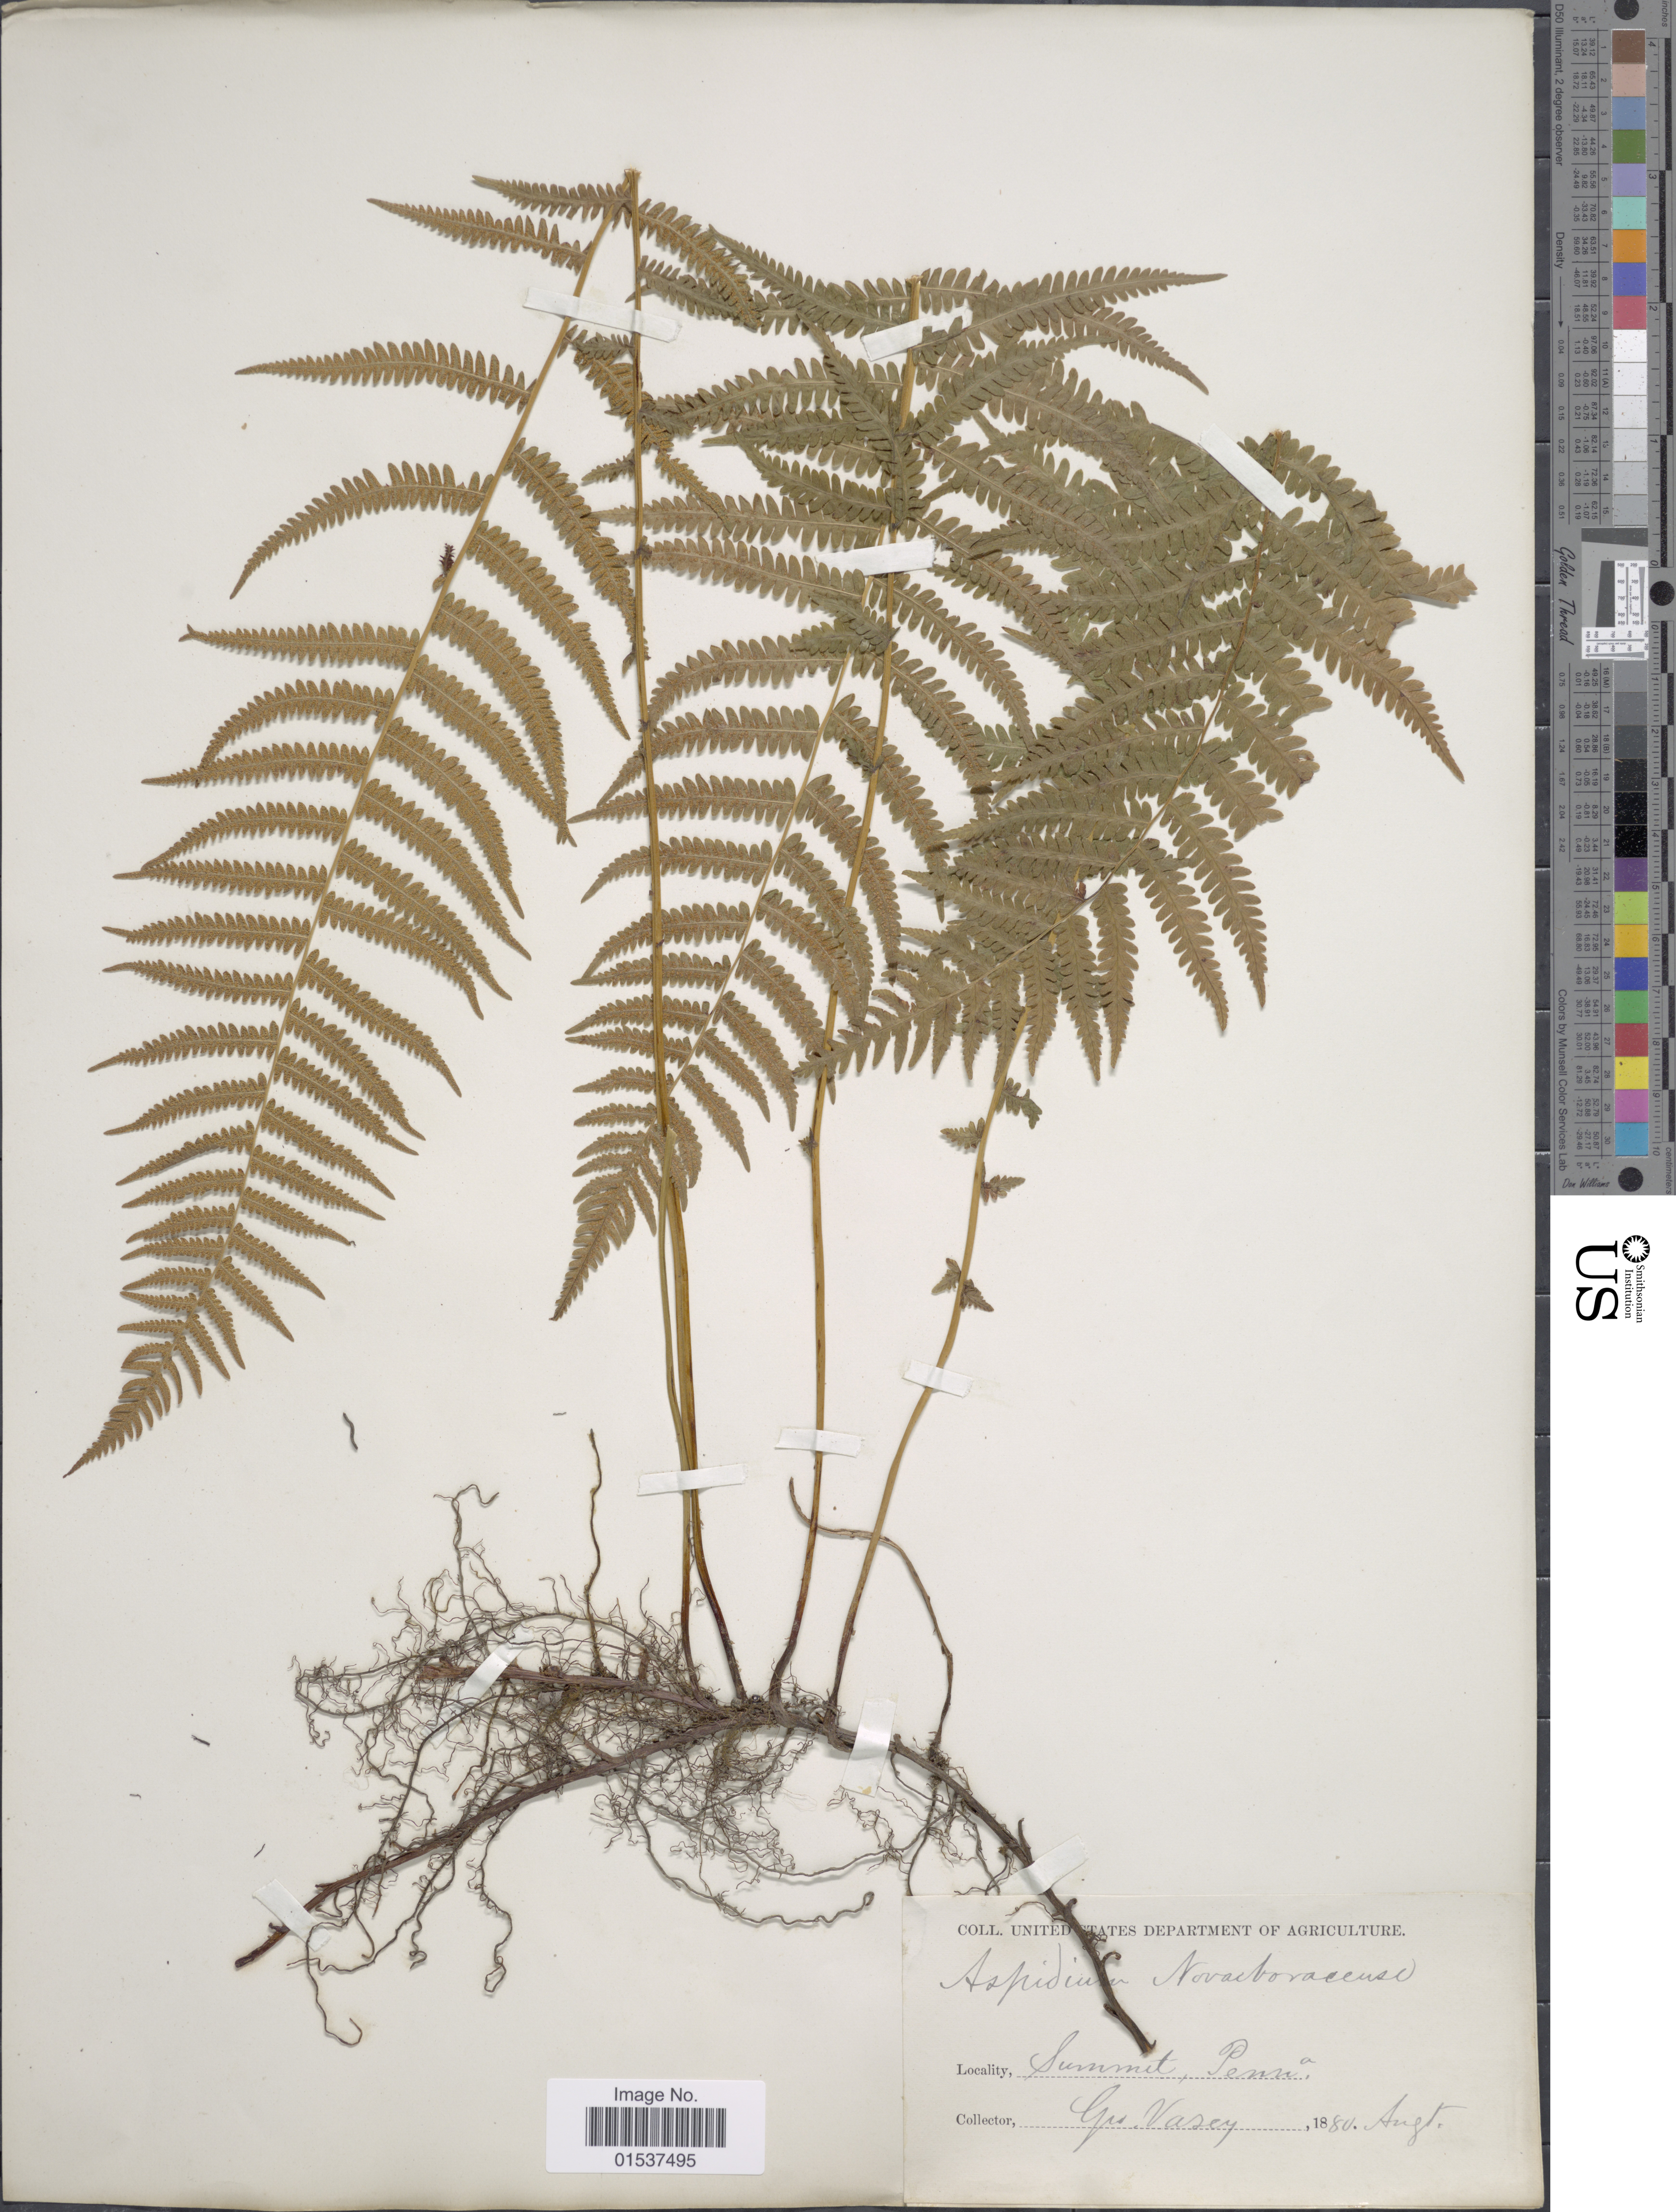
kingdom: Plantae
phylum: Tracheophyta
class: Polypodiopsida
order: Polypodiales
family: Thelypteridaceae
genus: Parathelypteris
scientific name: Parathelypteris noveboracensis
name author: (L.) Ching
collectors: G. S. Vasey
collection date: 1880-08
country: United States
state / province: Pennsylvania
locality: Summit, Penn.